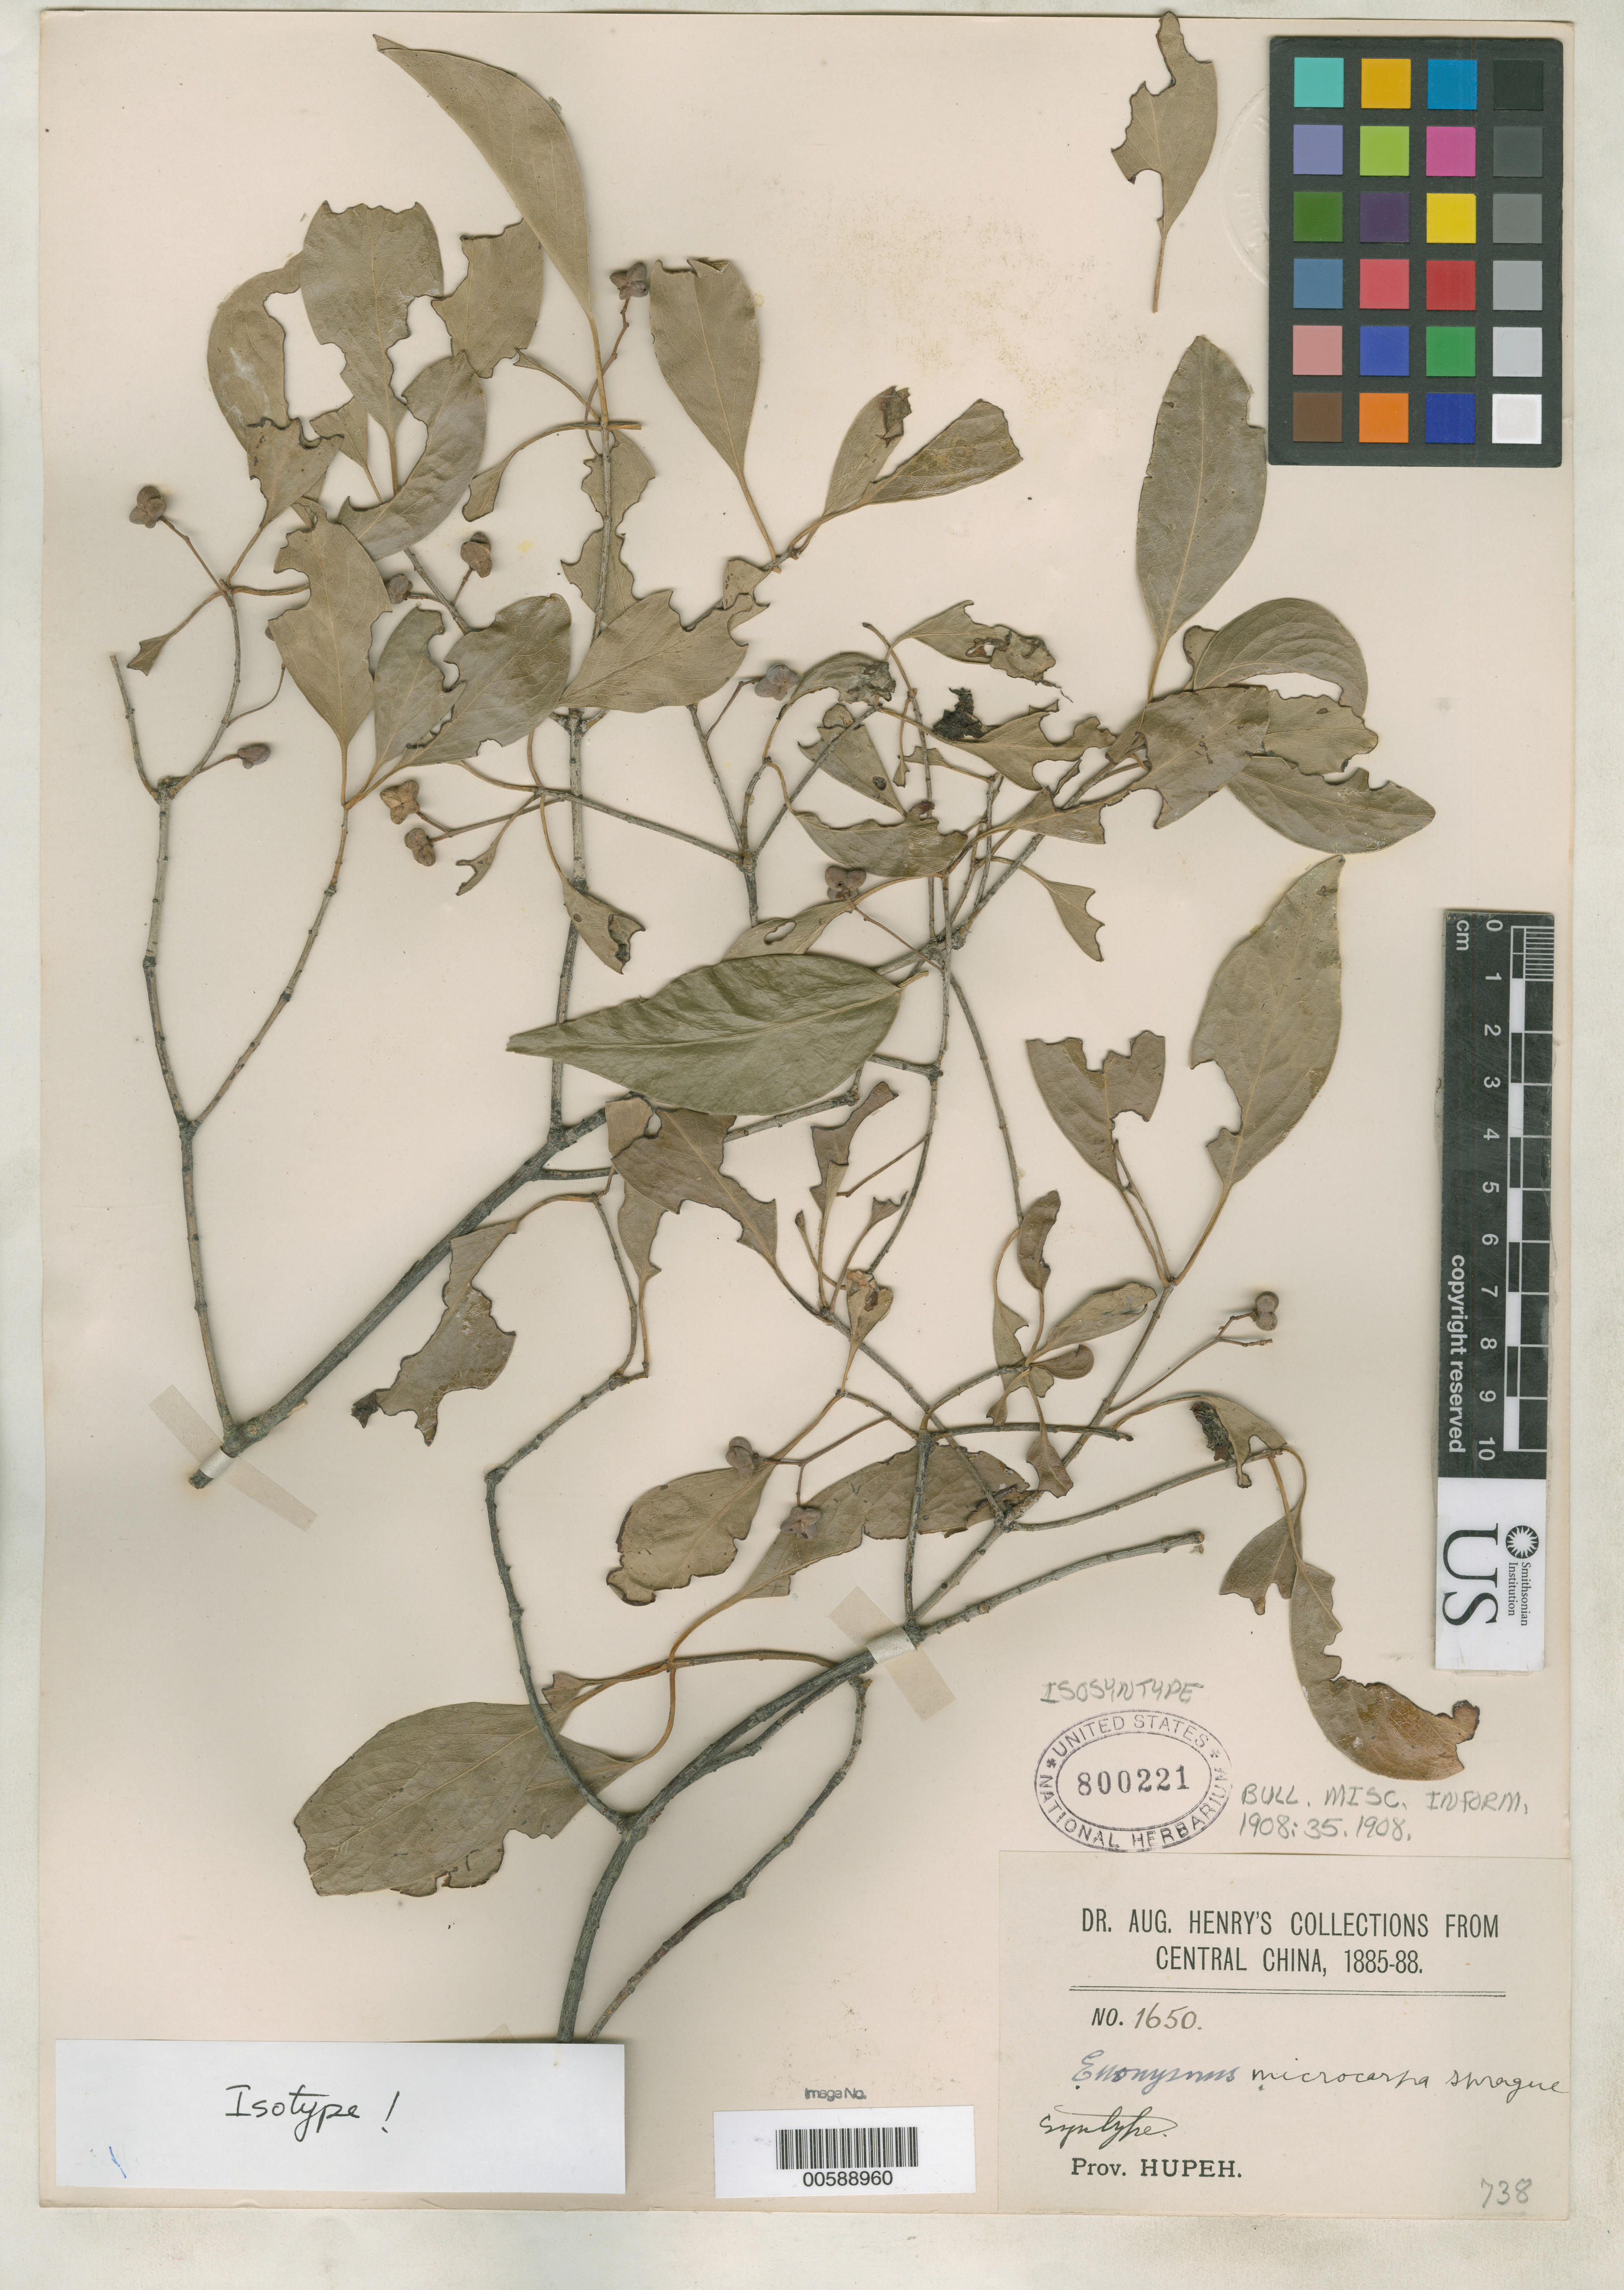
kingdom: Plantae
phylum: Tracheophyta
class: Magnoliopsida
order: Celastrales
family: Celastraceae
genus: Euonymus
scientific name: Euonymus microcarpus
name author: Sprague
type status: Isosyntype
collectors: A. Henry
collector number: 1650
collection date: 1885/1888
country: China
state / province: Hubei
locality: Central China. Prov. Hupeh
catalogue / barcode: US 800221